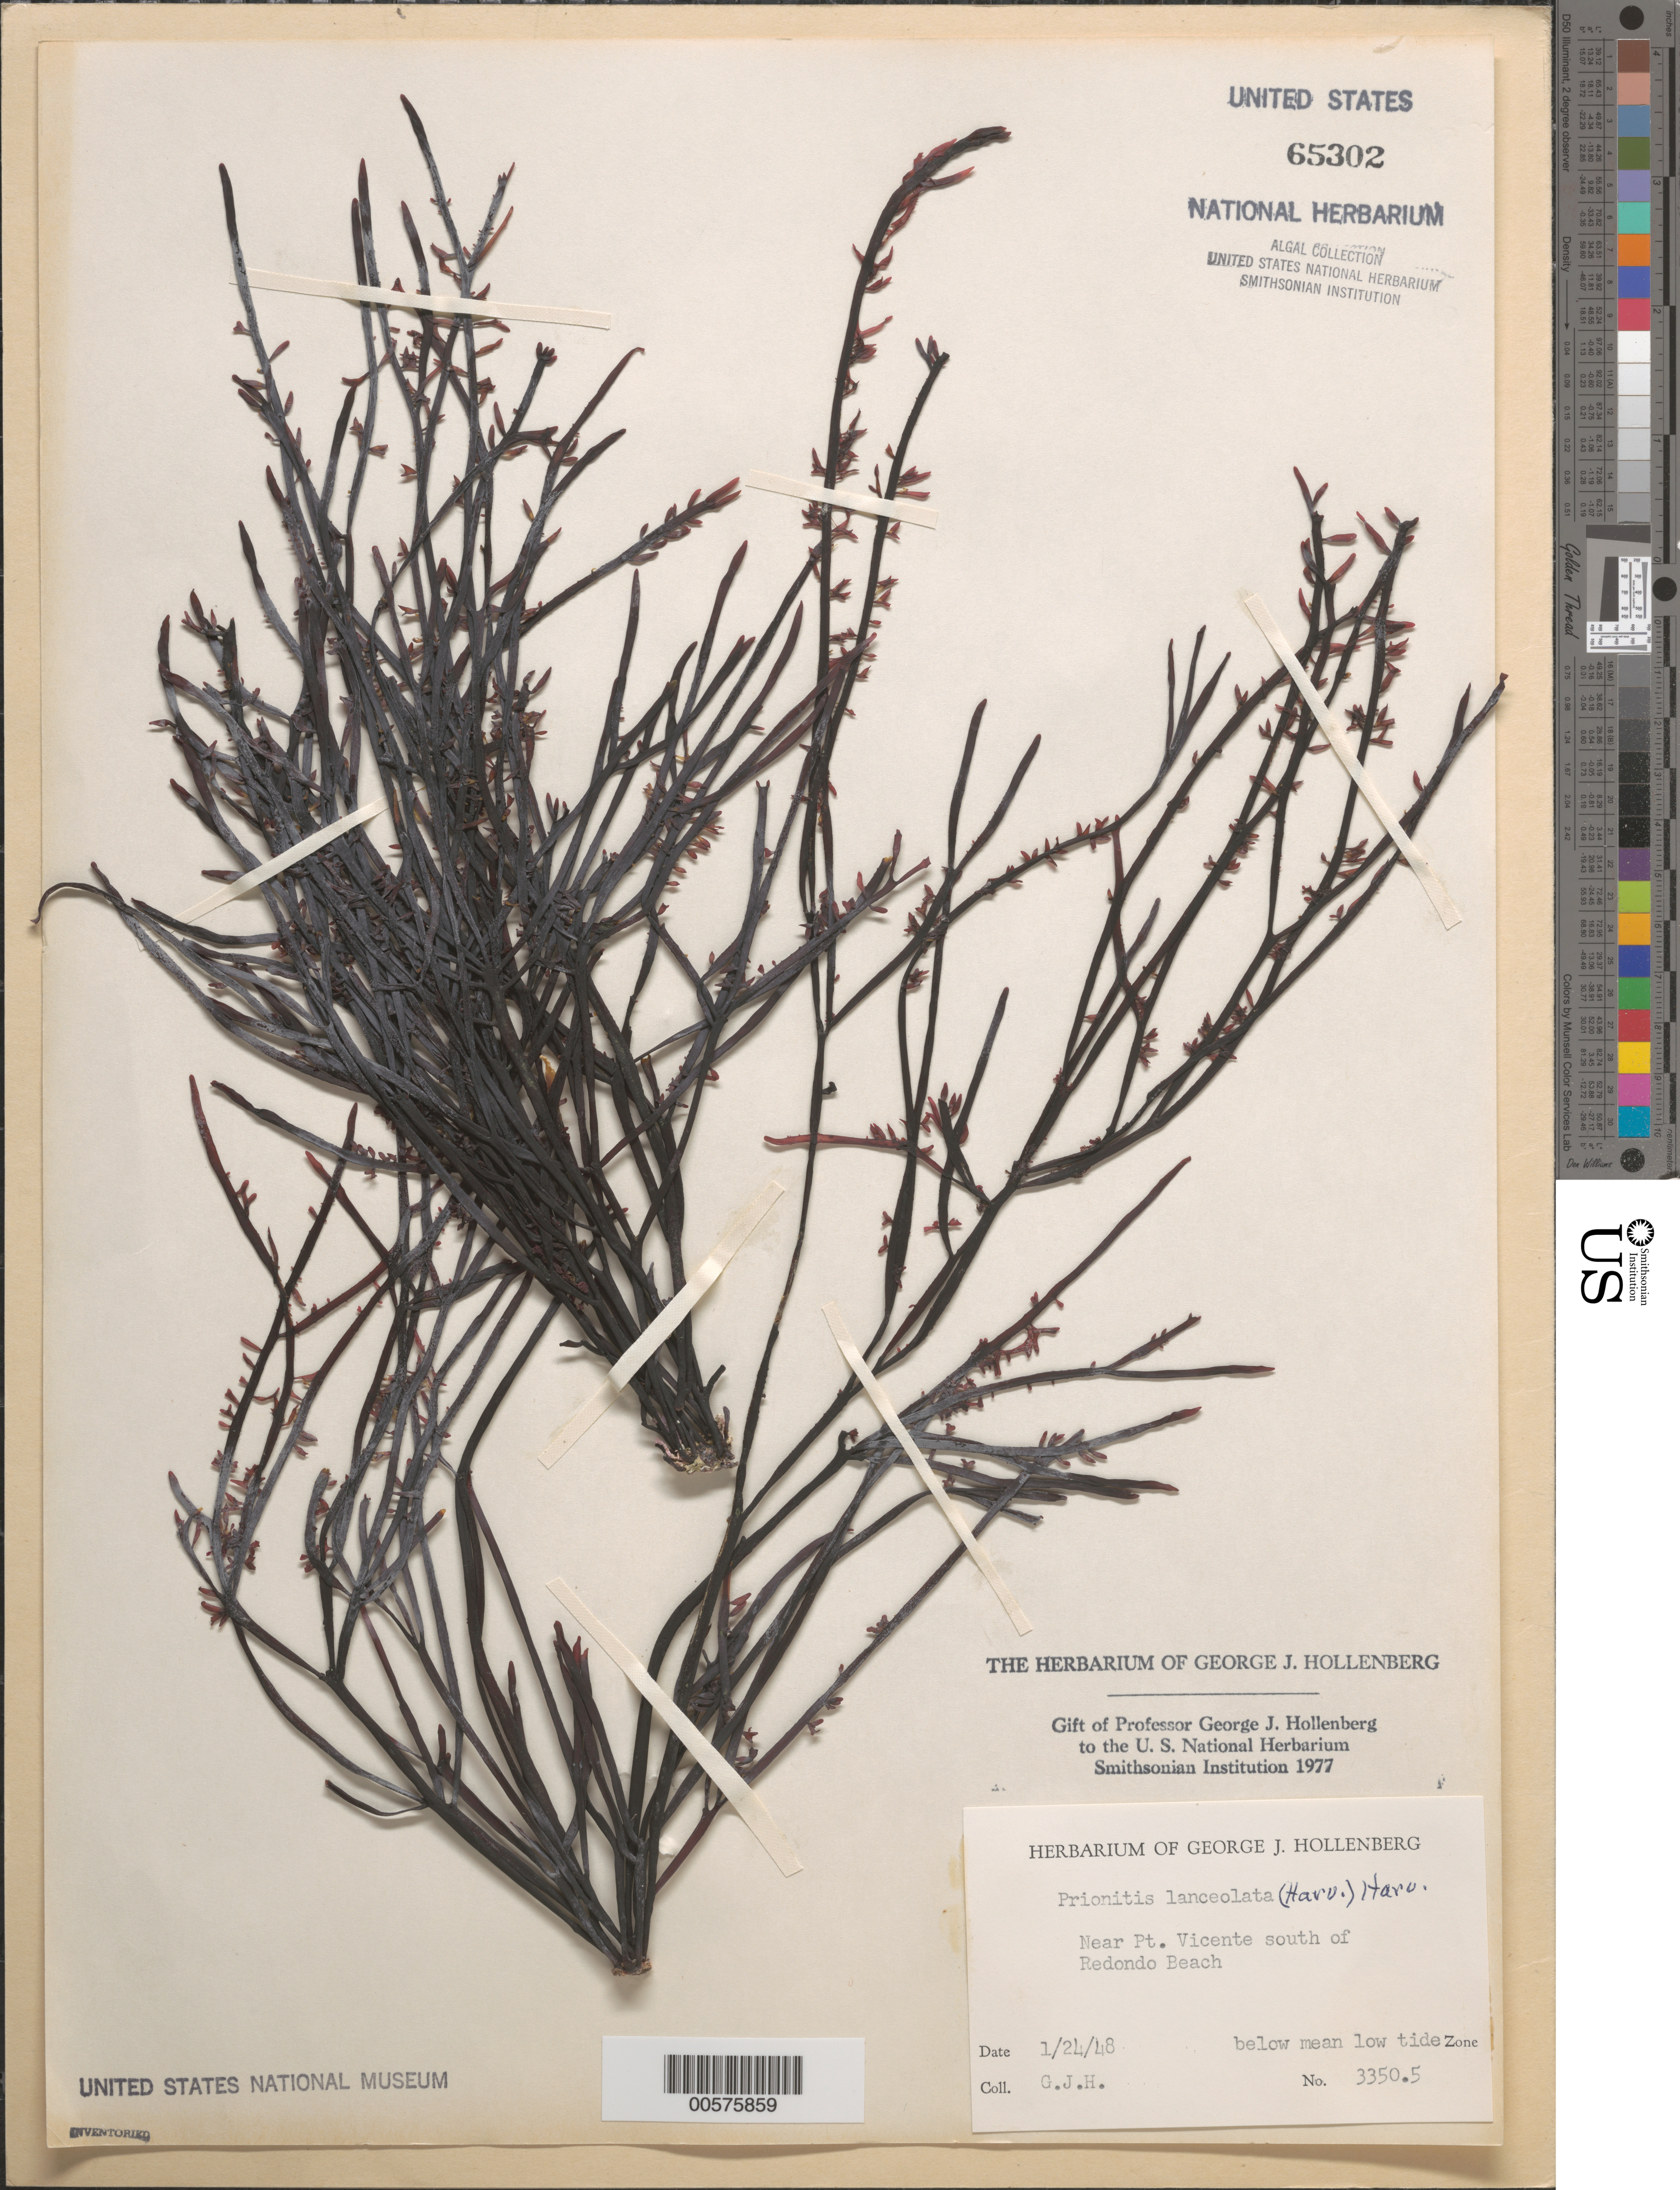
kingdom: Plantae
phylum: Rhodophyta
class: Florideophyceae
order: Cryptonemiales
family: Cryptonemiaceae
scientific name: Prionitis lanceolata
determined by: Hollenberg, George J.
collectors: G. Hollenberg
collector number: GJH 3350.5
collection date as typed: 24 Jan 1948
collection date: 1948-01-24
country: United States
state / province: California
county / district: Los Angeles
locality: Near Point Vicente, south of Redondo Beach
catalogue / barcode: US 65302